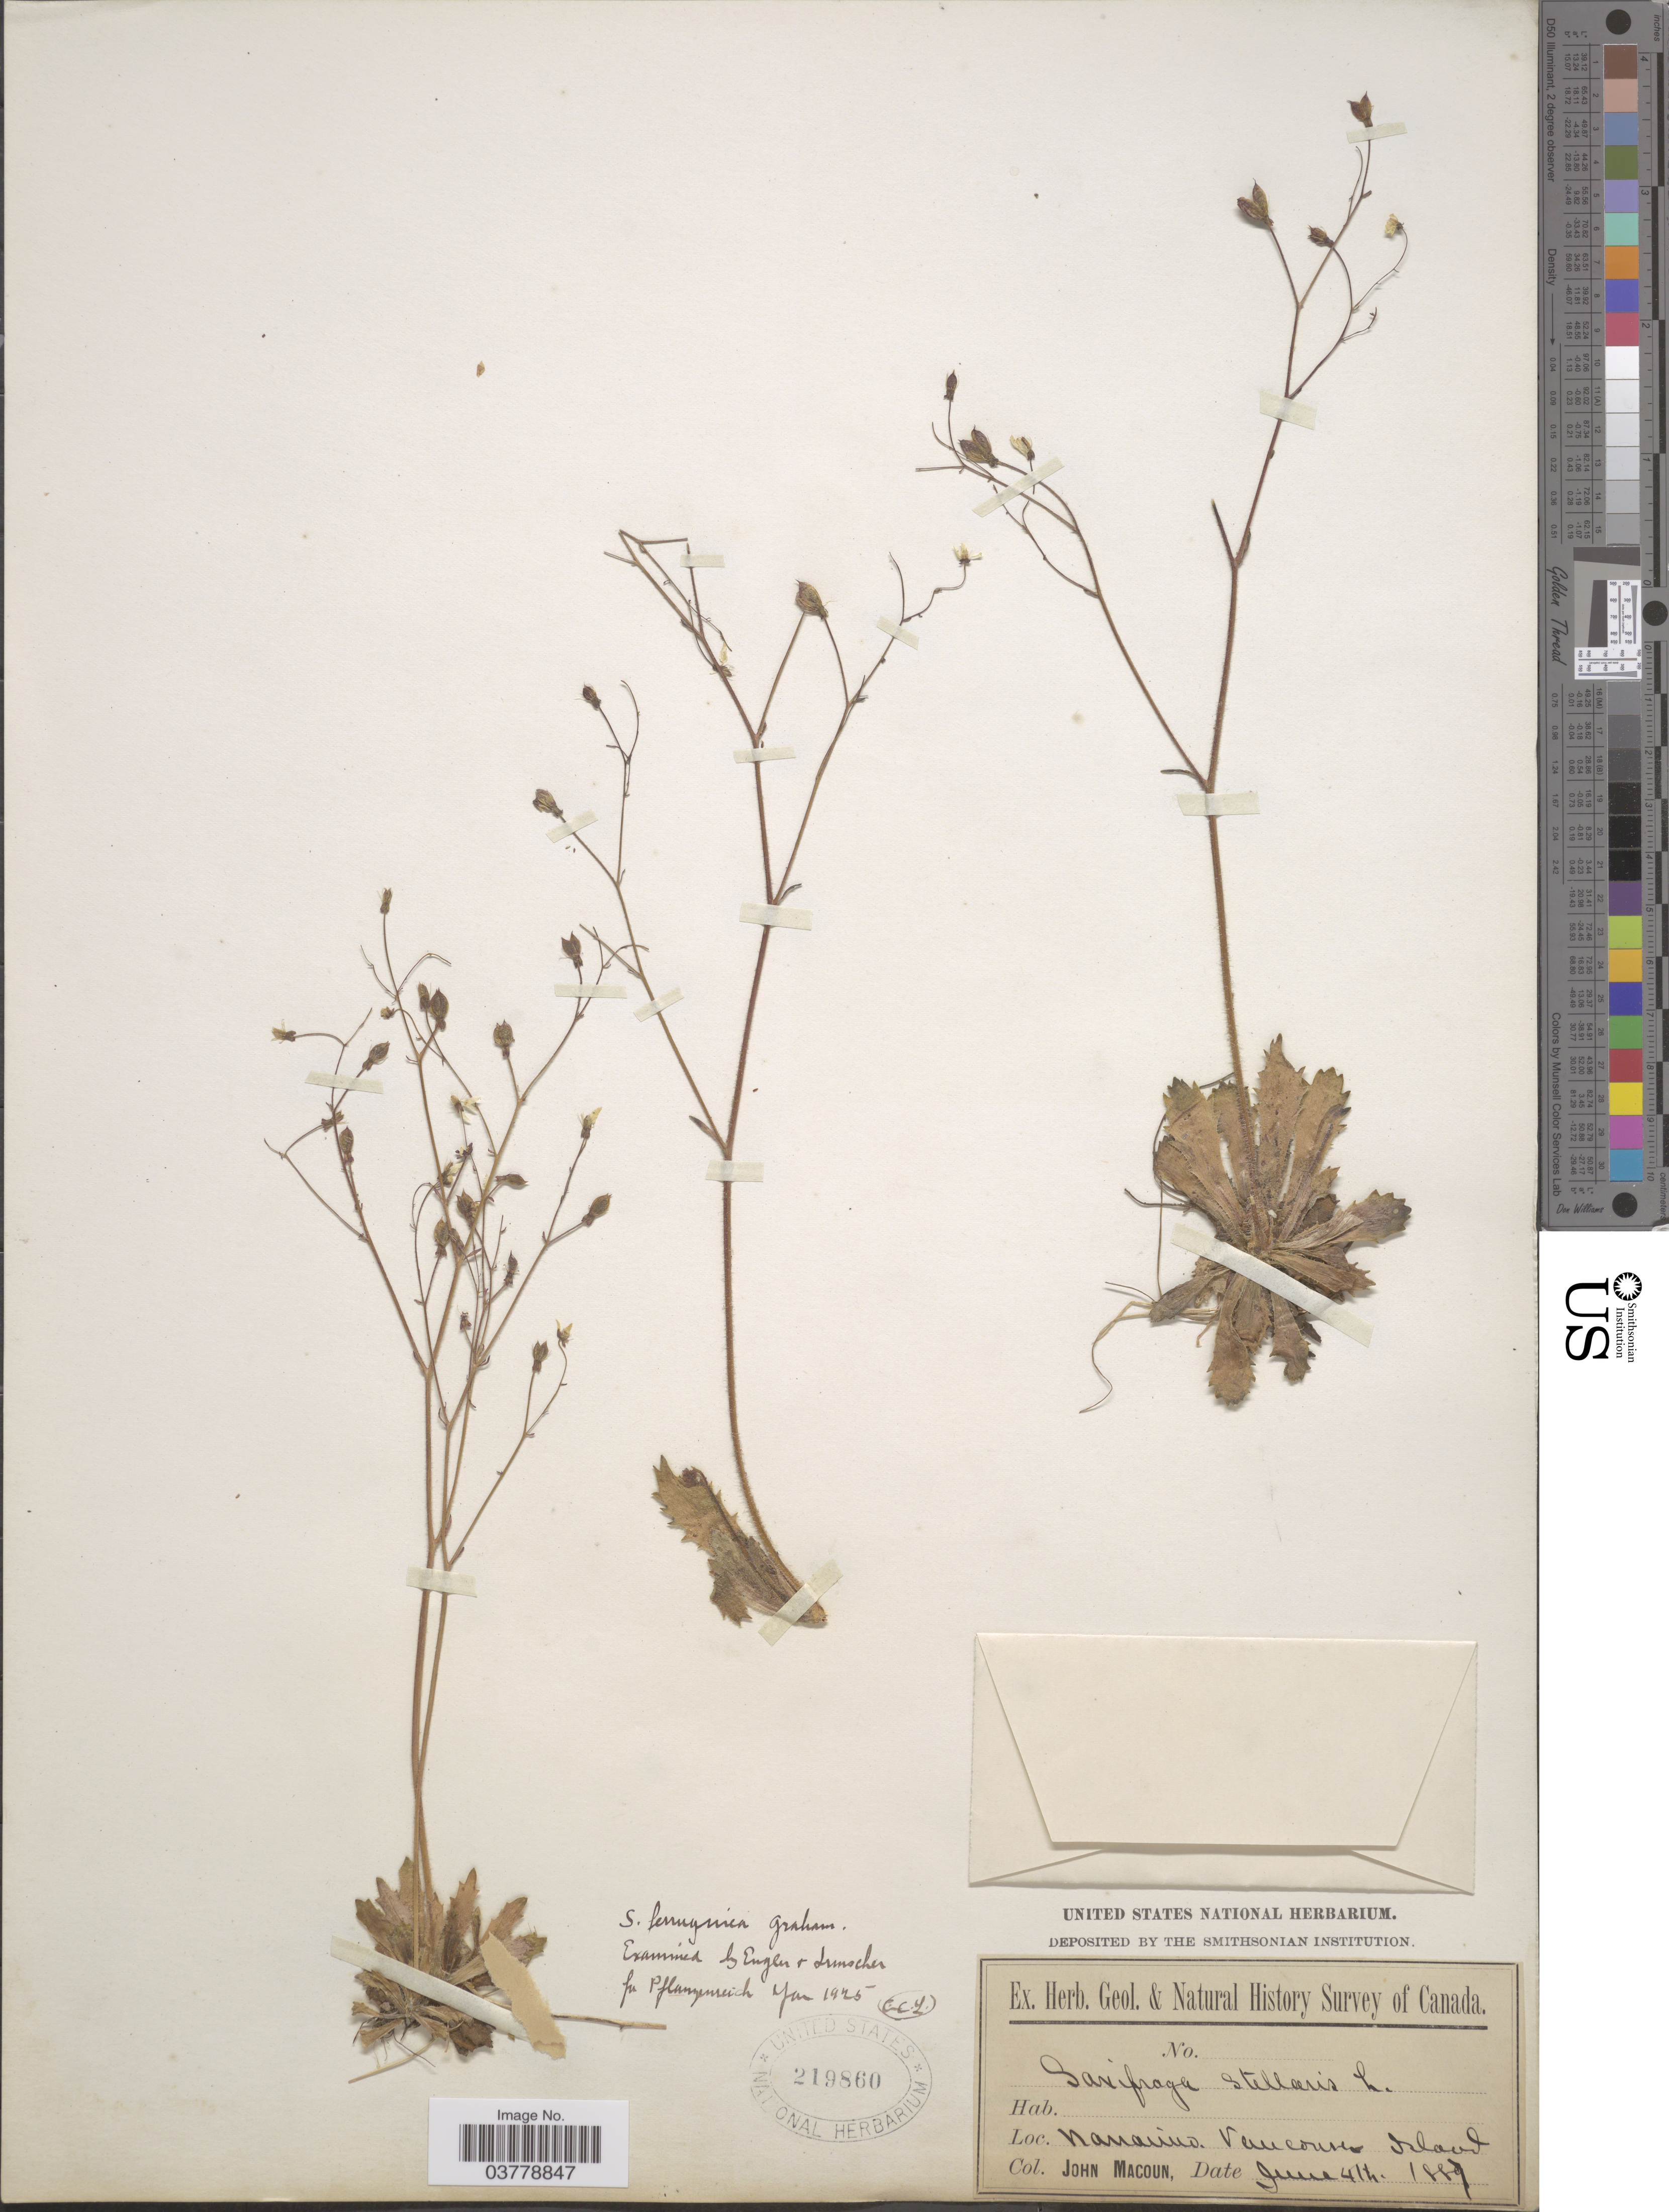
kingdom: Plantae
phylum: Tracheophyta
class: Magnoliopsida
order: Saxifragales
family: Saxifragaceae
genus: Micranthes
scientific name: Micranthes ferruginea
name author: (Graham) Brouillet & Gornall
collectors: J. Macoun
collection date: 1887-06-04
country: Canada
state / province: British Columbia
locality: Nanaimo. Vancouver Island.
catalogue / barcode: US 219860